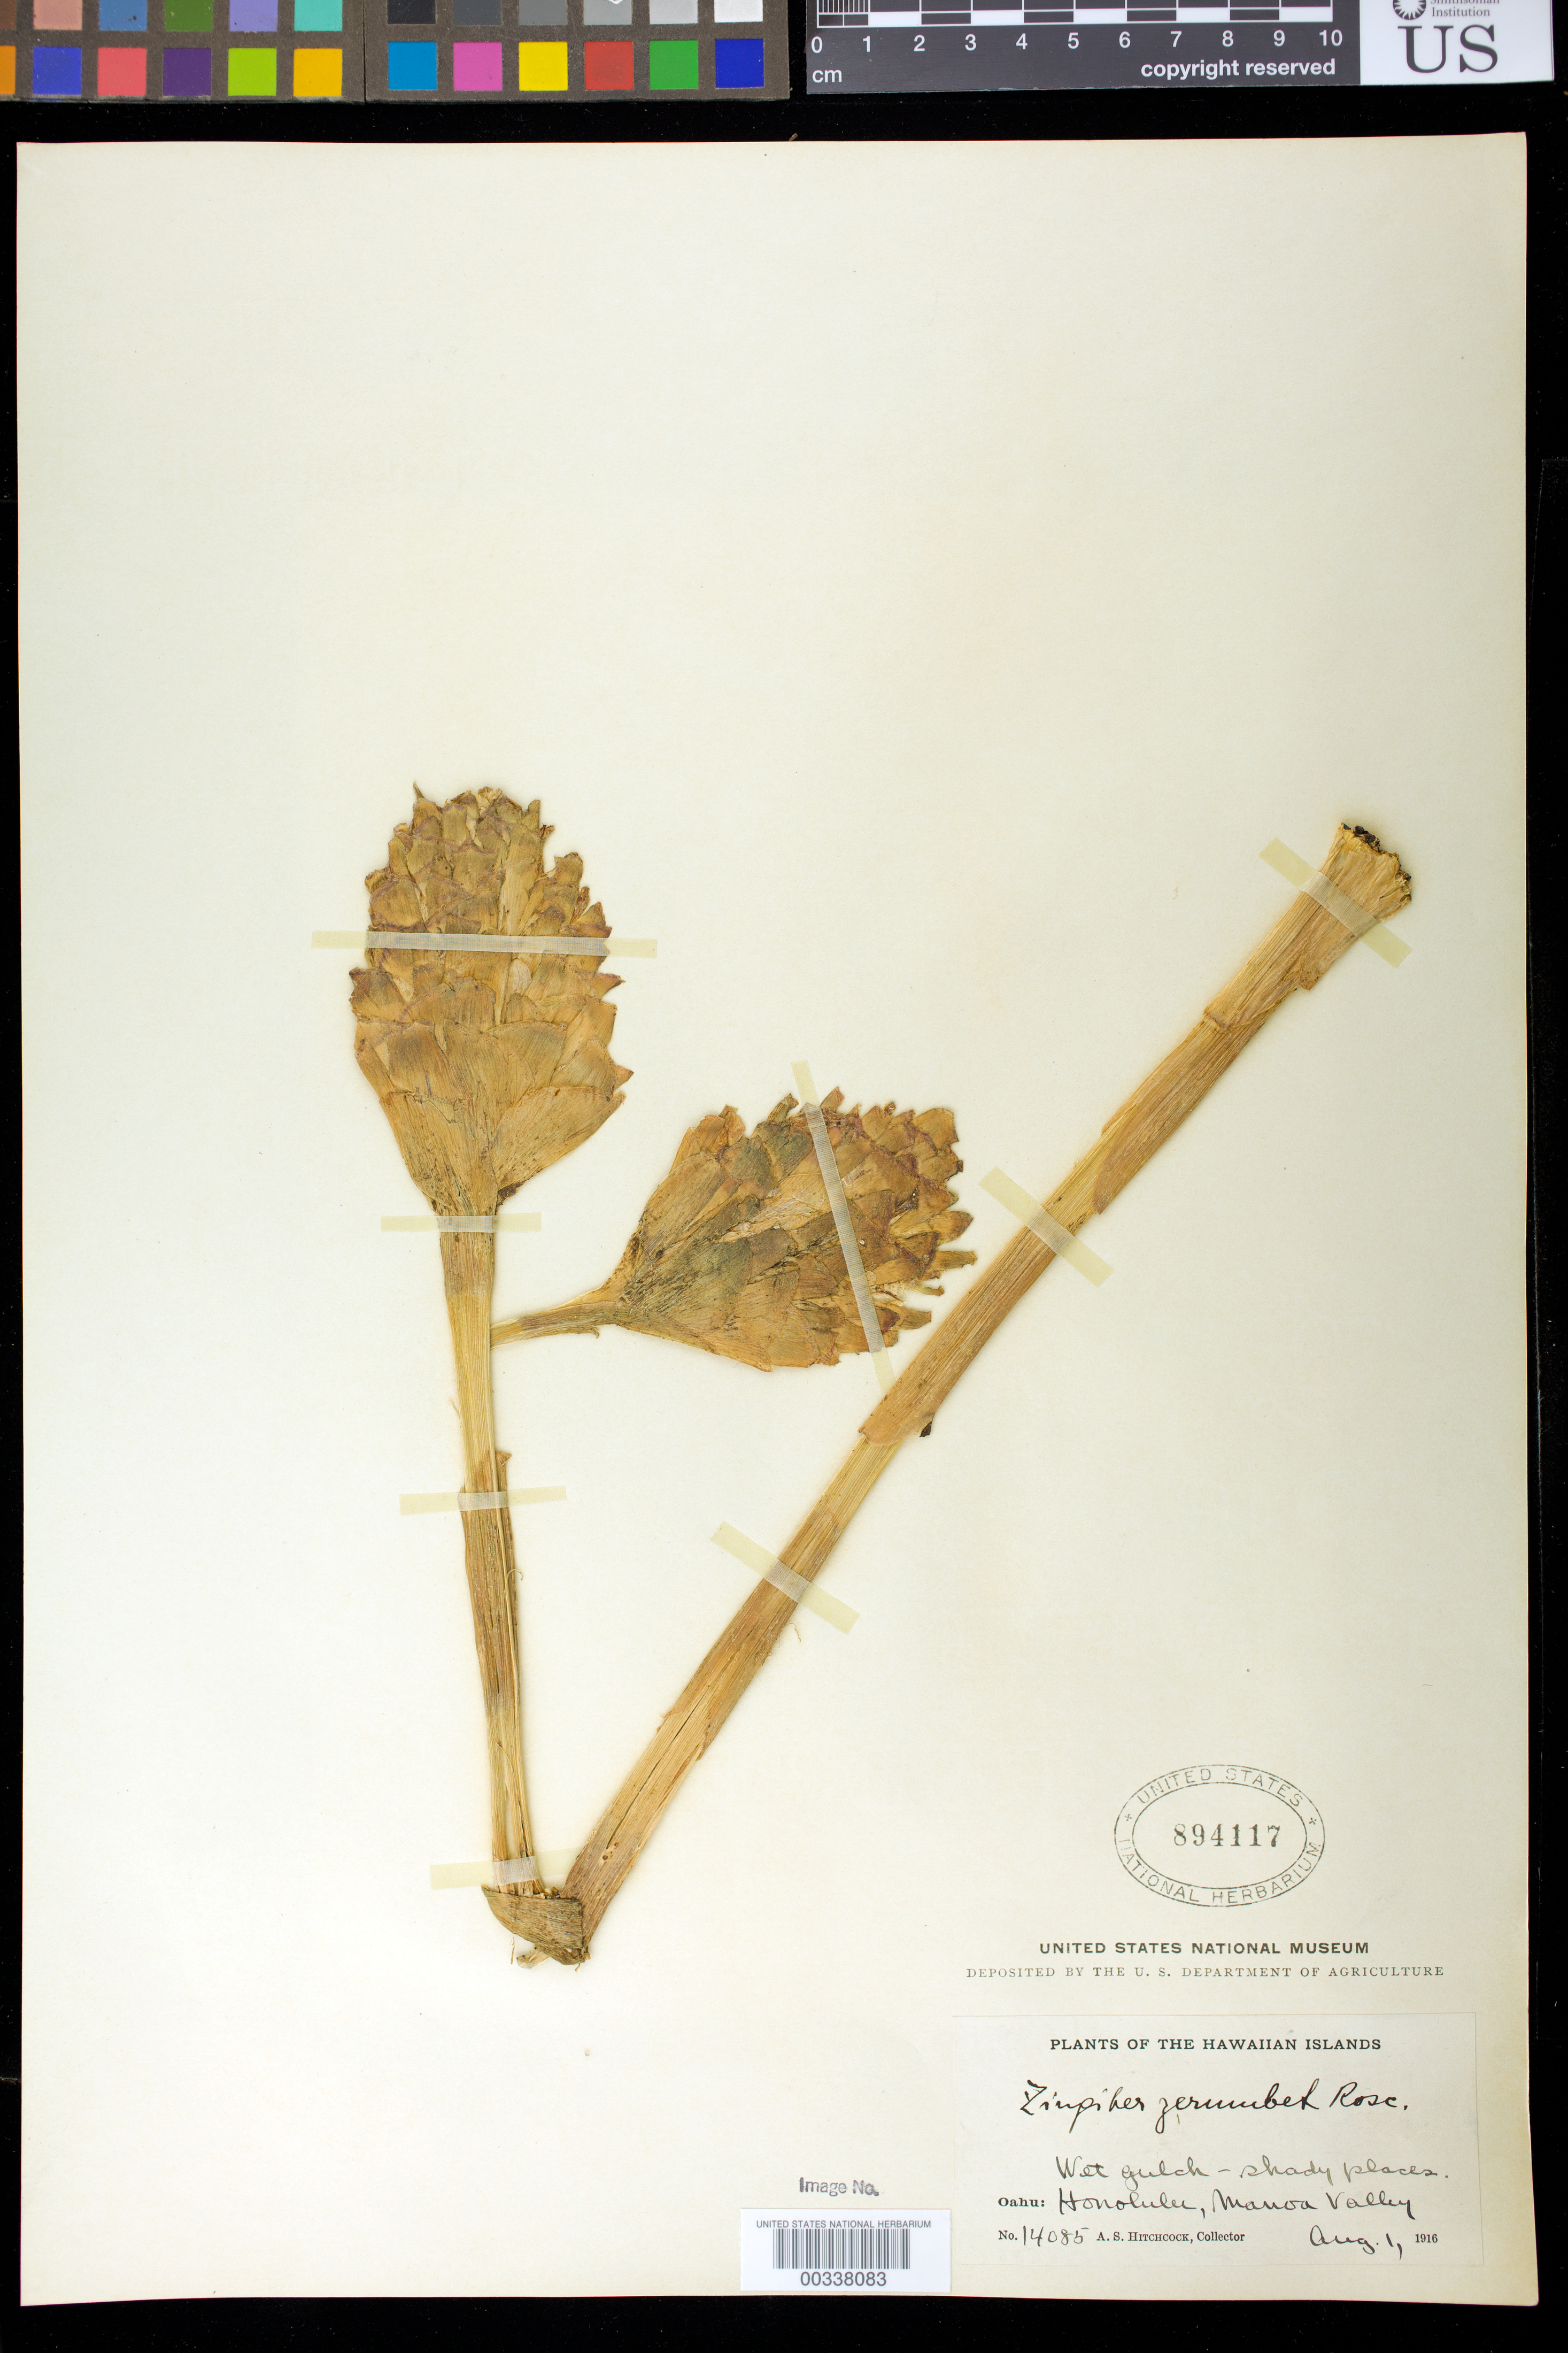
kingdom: Plantae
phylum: Tracheophyta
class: Liliopsida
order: Zingiberales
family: Zingiberaceae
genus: Zingiber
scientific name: Zingiber zerumbet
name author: (L.) Sm.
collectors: A. S. Hitchcock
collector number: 14085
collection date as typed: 01 Aug 1916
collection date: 1916-08-01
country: United States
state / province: Hawaii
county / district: Honolulu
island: Oahu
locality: Manoa valley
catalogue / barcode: US 894117